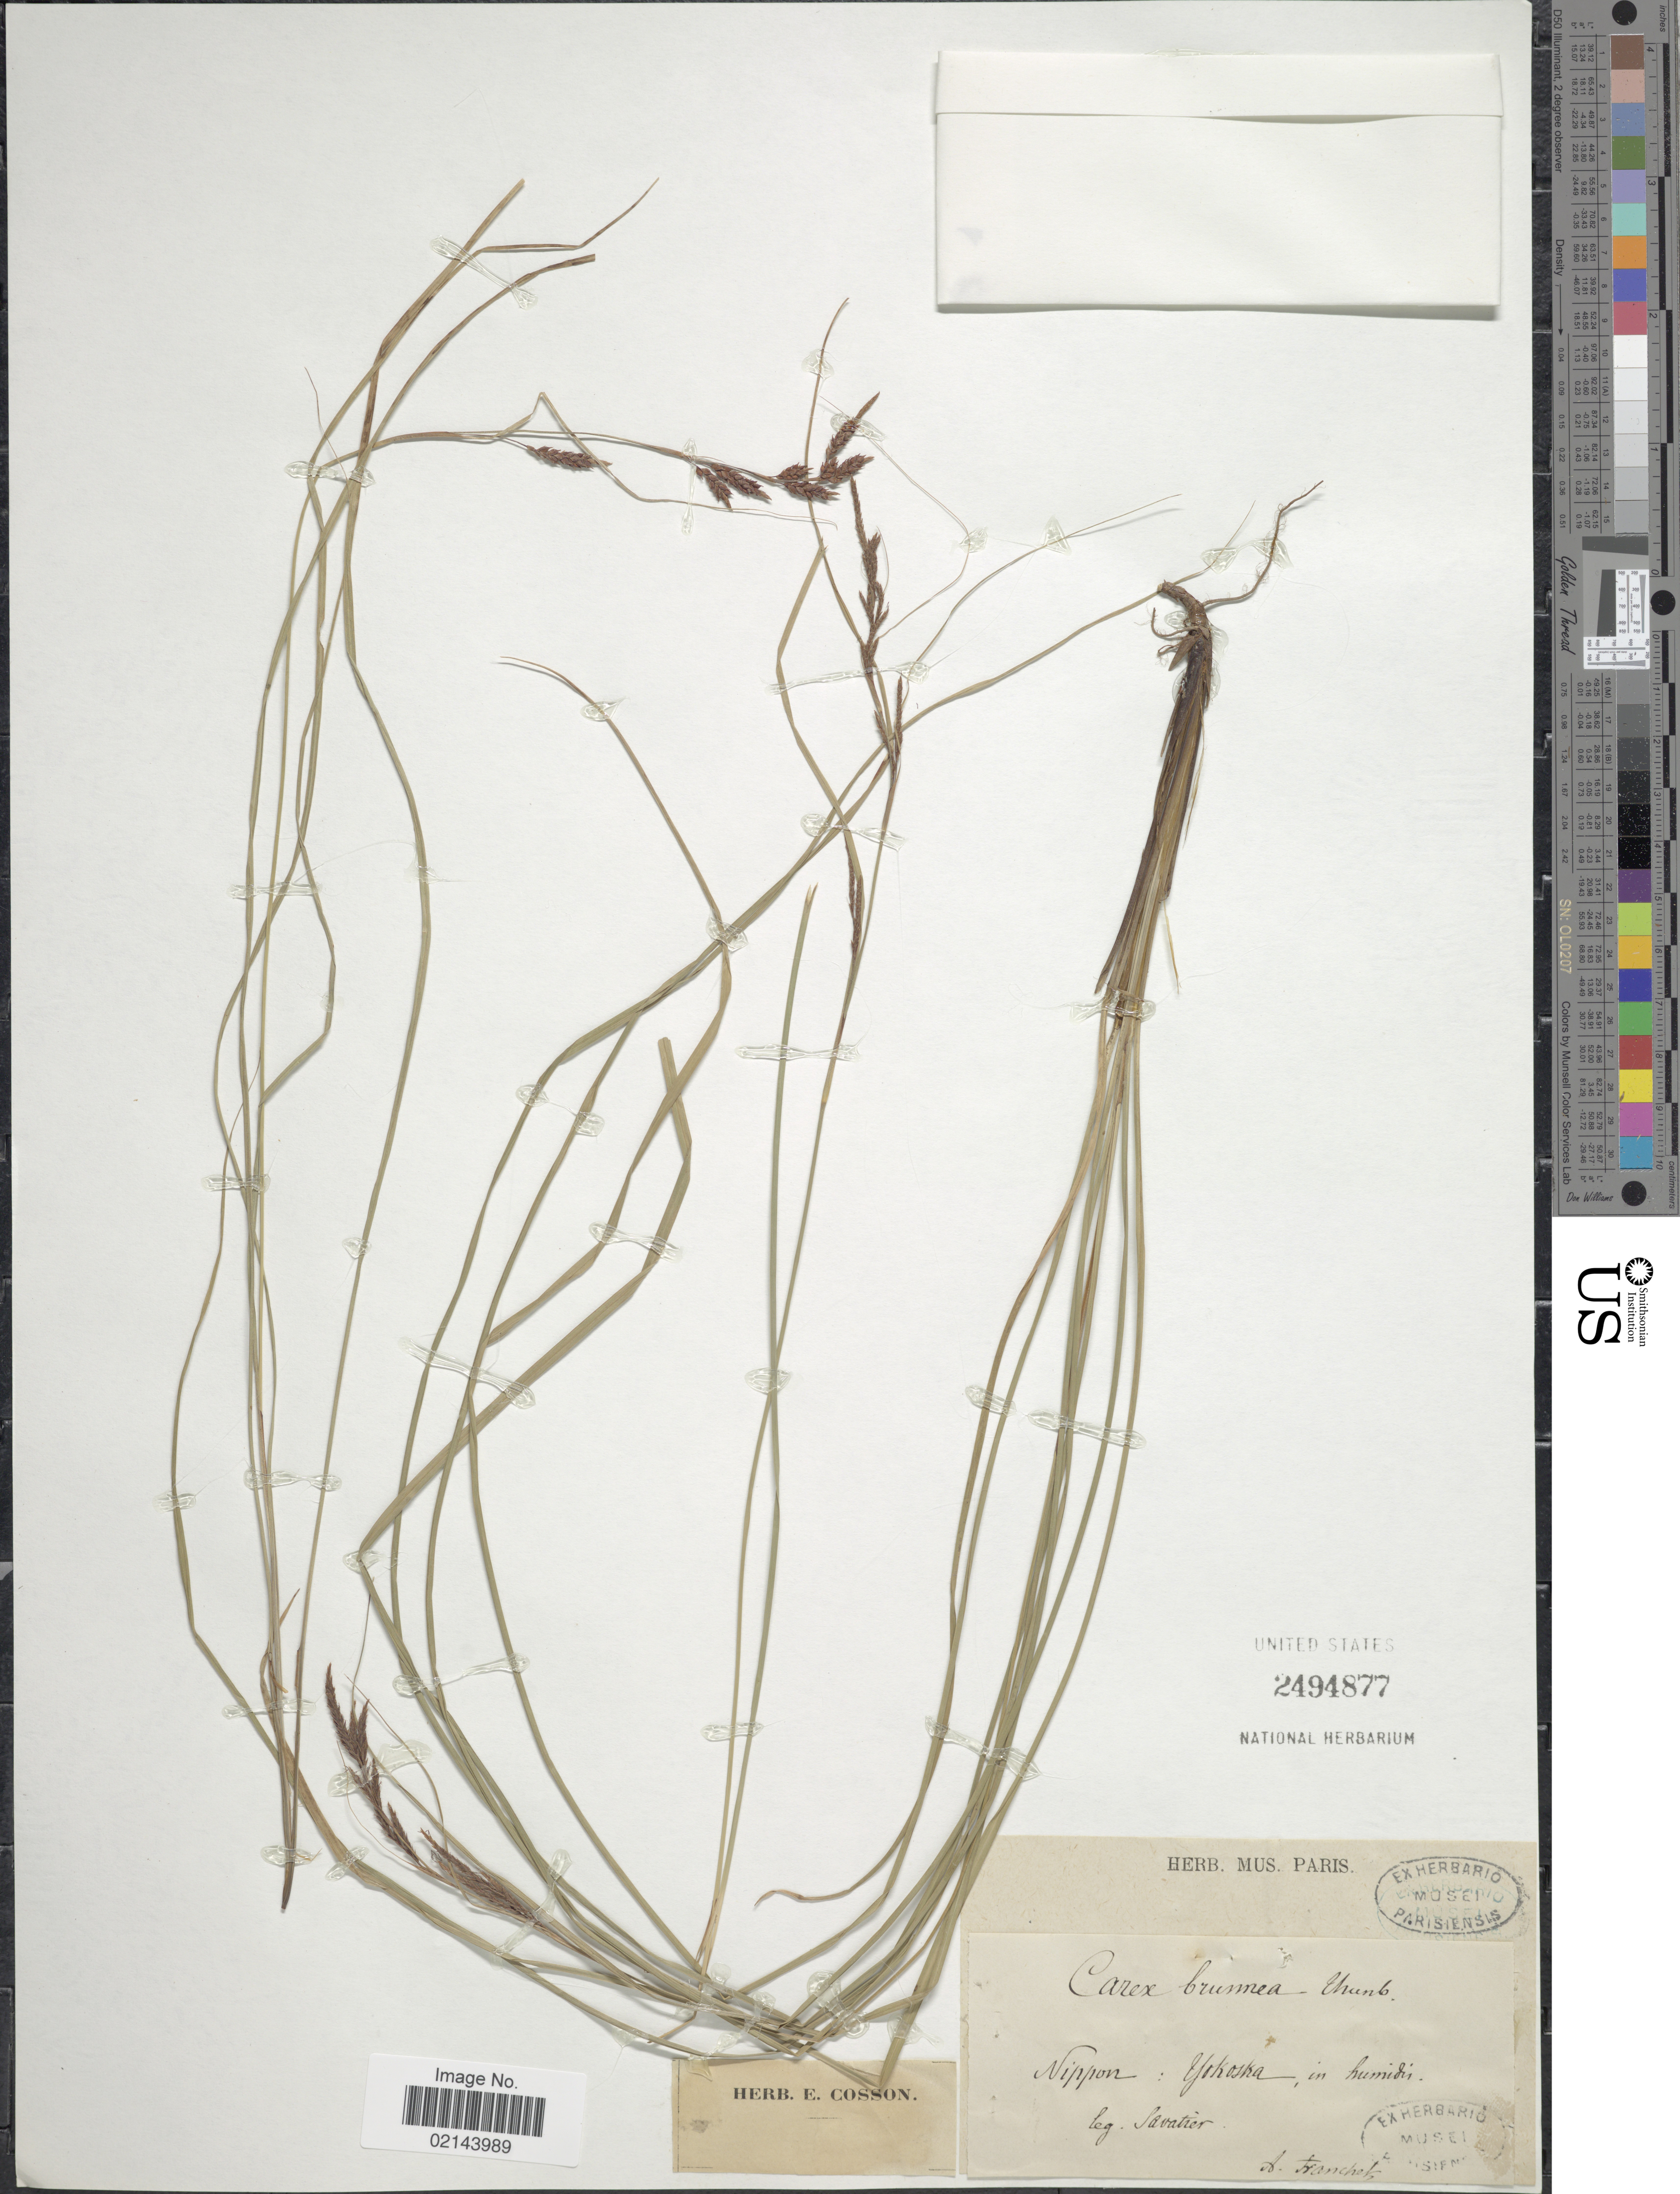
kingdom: Plantae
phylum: Tracheophyta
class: Liliopsida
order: Poales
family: Cyperaceae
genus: Carex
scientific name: Carex brunnea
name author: Thunb.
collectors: Savatier & A. R. Franchet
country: Japan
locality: Nippon: Yokoska, in humidis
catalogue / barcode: US 2494877